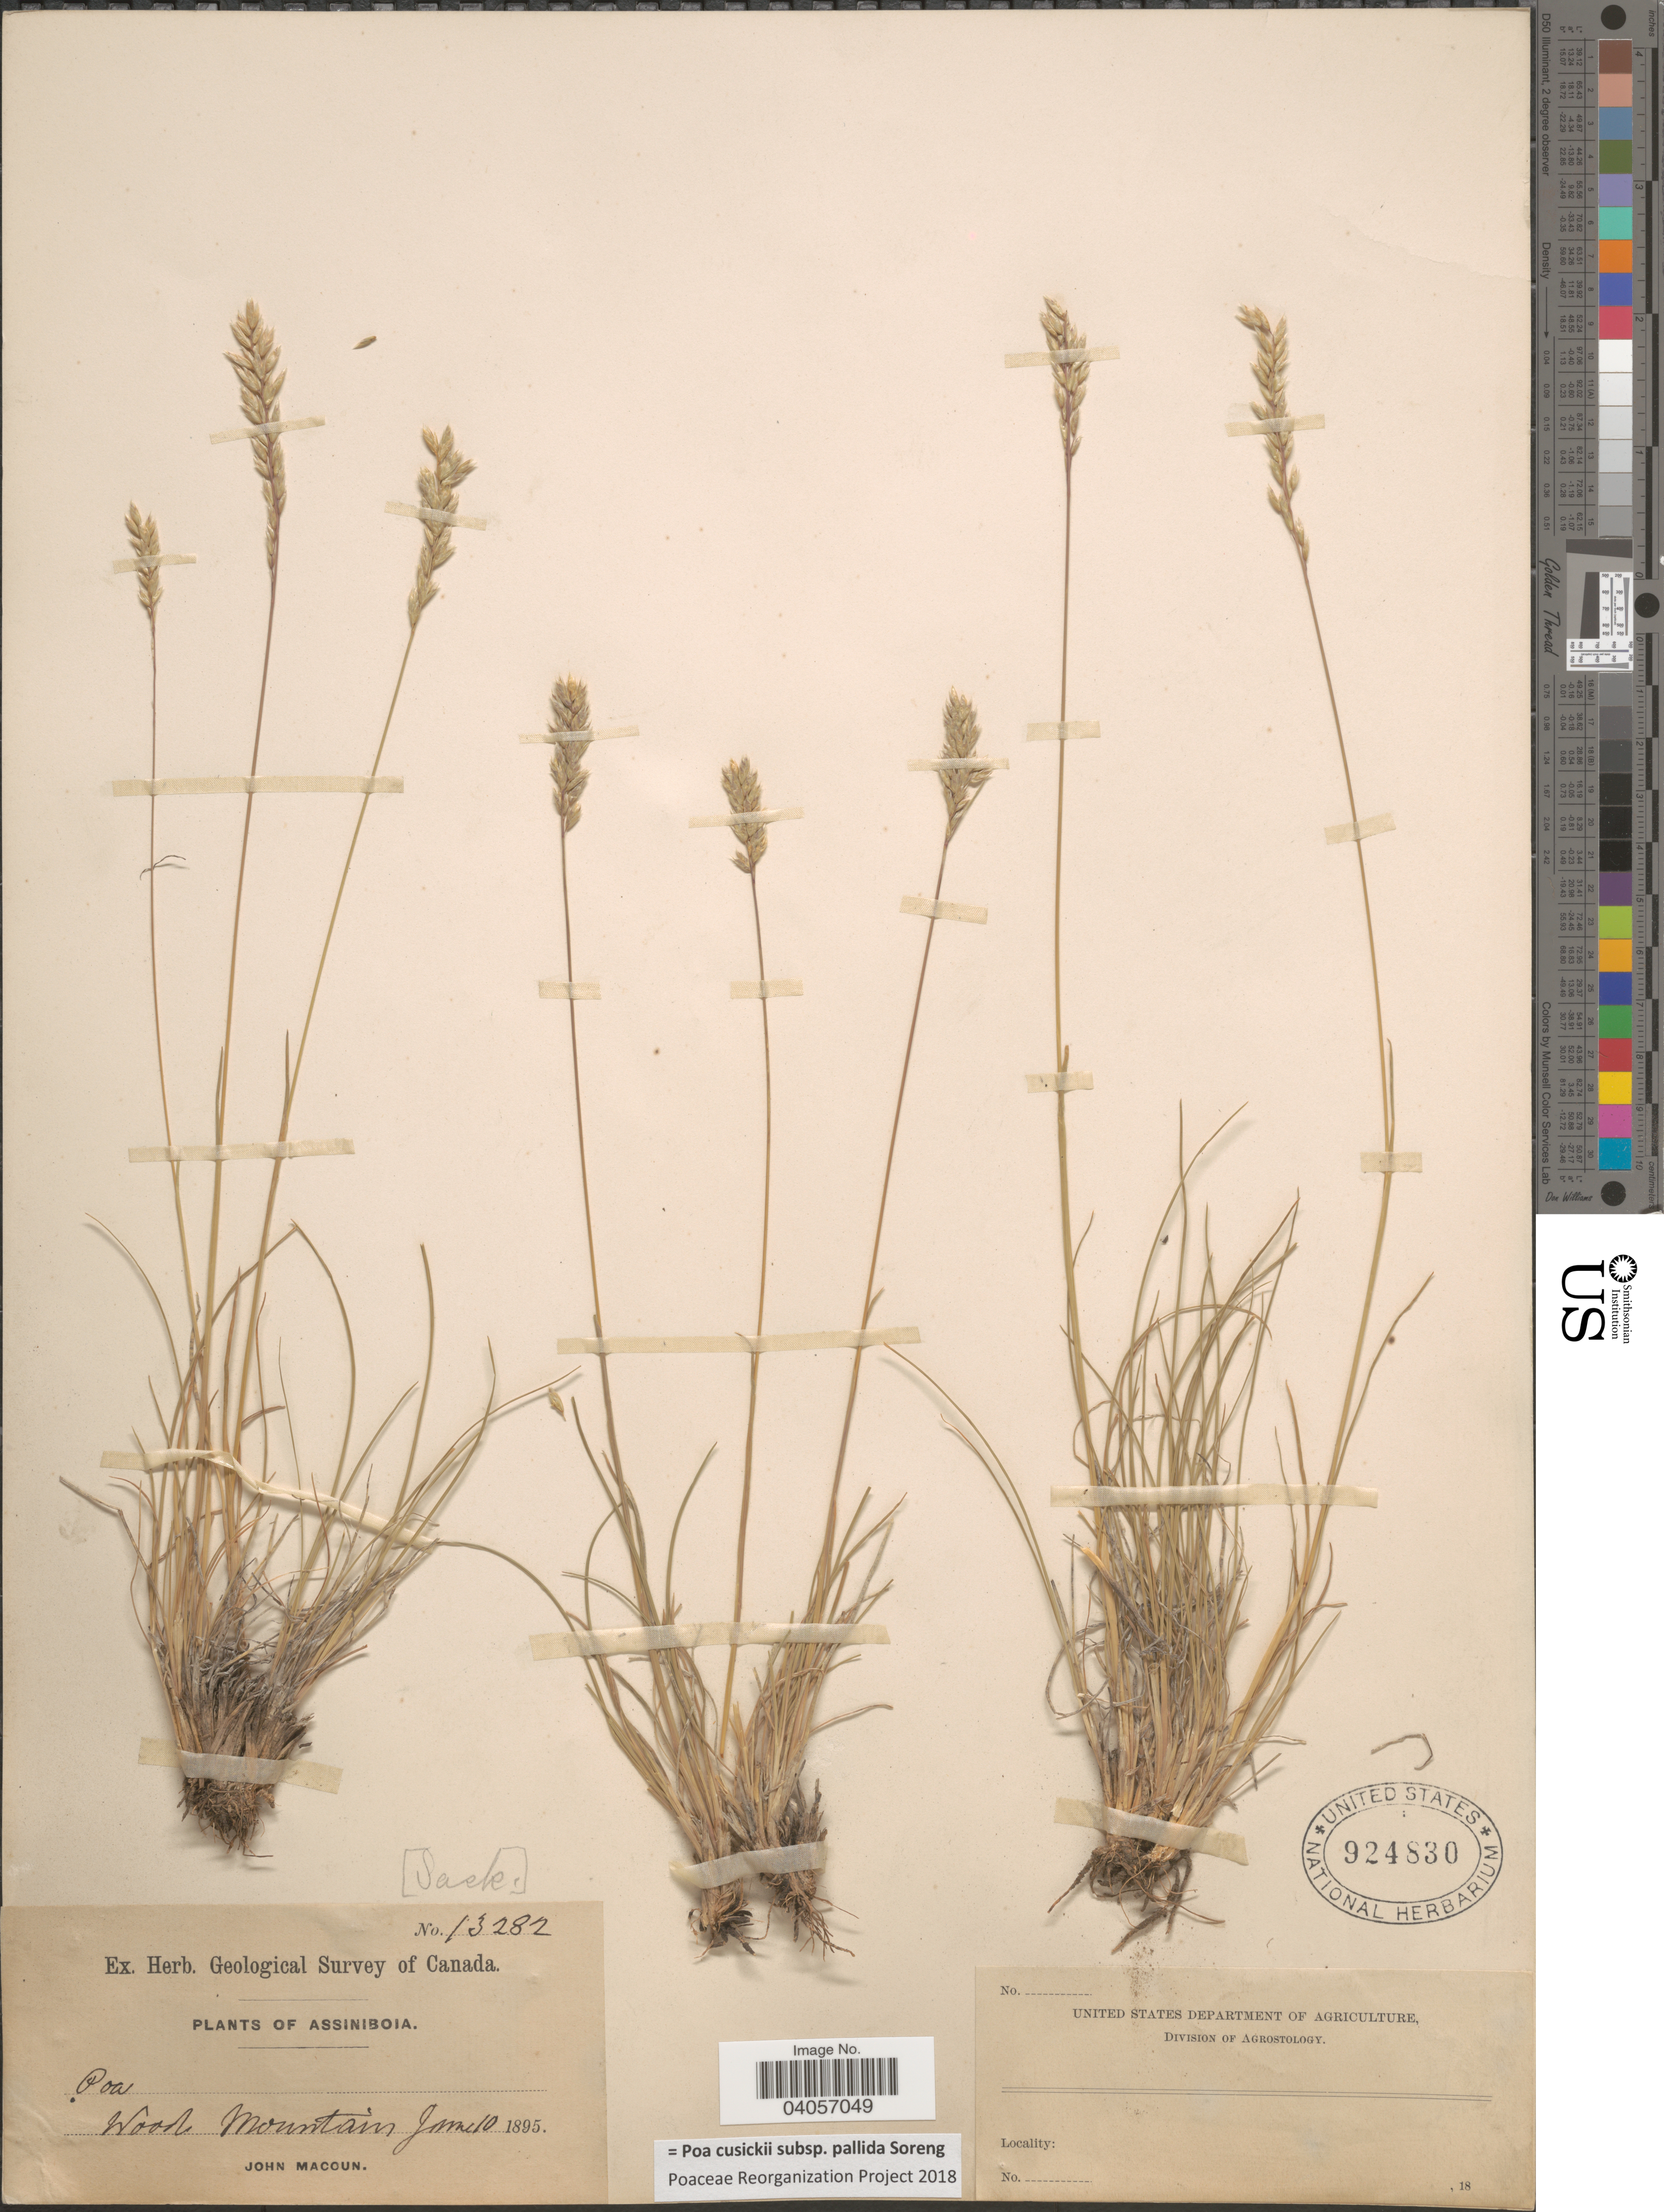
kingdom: Plantae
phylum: Tracheophyta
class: Liliopsida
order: Poales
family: Poaceae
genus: Poa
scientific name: Poa cusickii subsp. pallida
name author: Soreng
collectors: J. Macoun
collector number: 13282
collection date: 1895-06-10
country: Canada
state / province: Saskatchewan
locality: Wood Mountain.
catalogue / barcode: US 924830